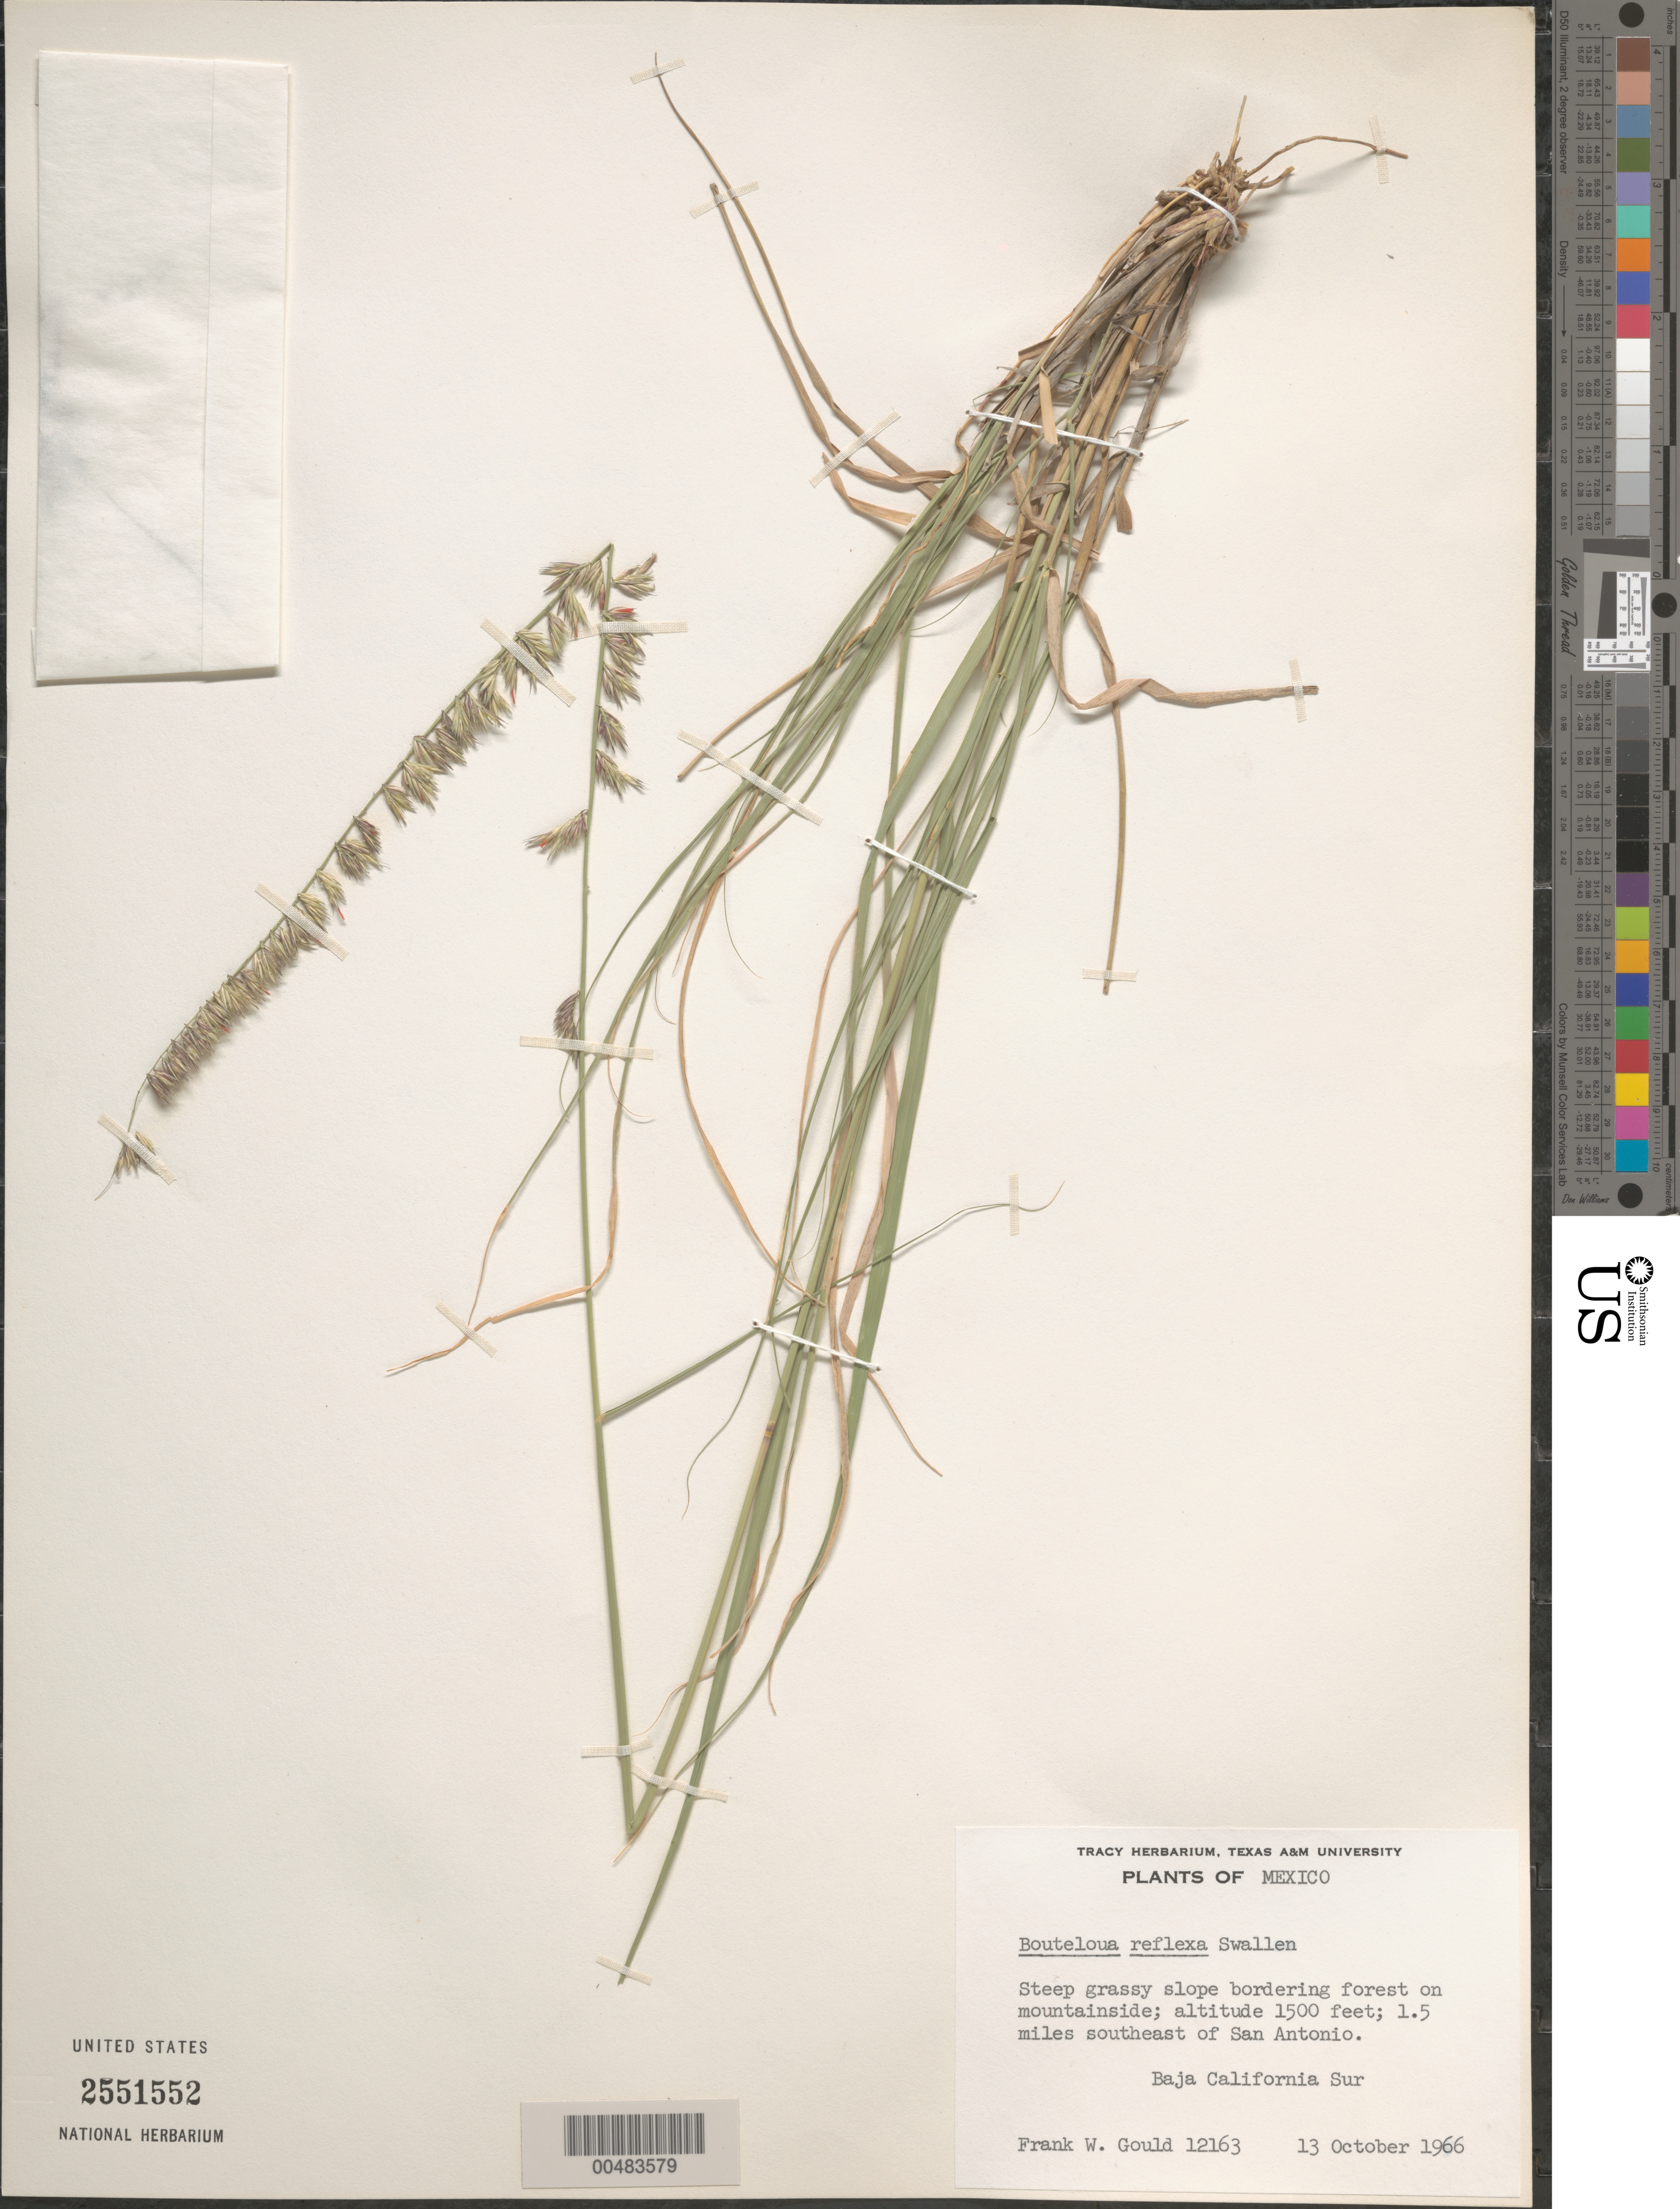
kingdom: Plantae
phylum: Tracheophyta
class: Liliopsida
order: Poales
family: Poaceae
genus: Bouteloua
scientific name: Bouteloua reflexa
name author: Swallen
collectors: F. W. Gould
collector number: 12163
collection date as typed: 13 Oct 1966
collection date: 1966-10-13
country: Mexico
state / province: Baja California Sur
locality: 1.5 mi SE of San Antonio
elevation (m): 457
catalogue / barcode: US 2551552